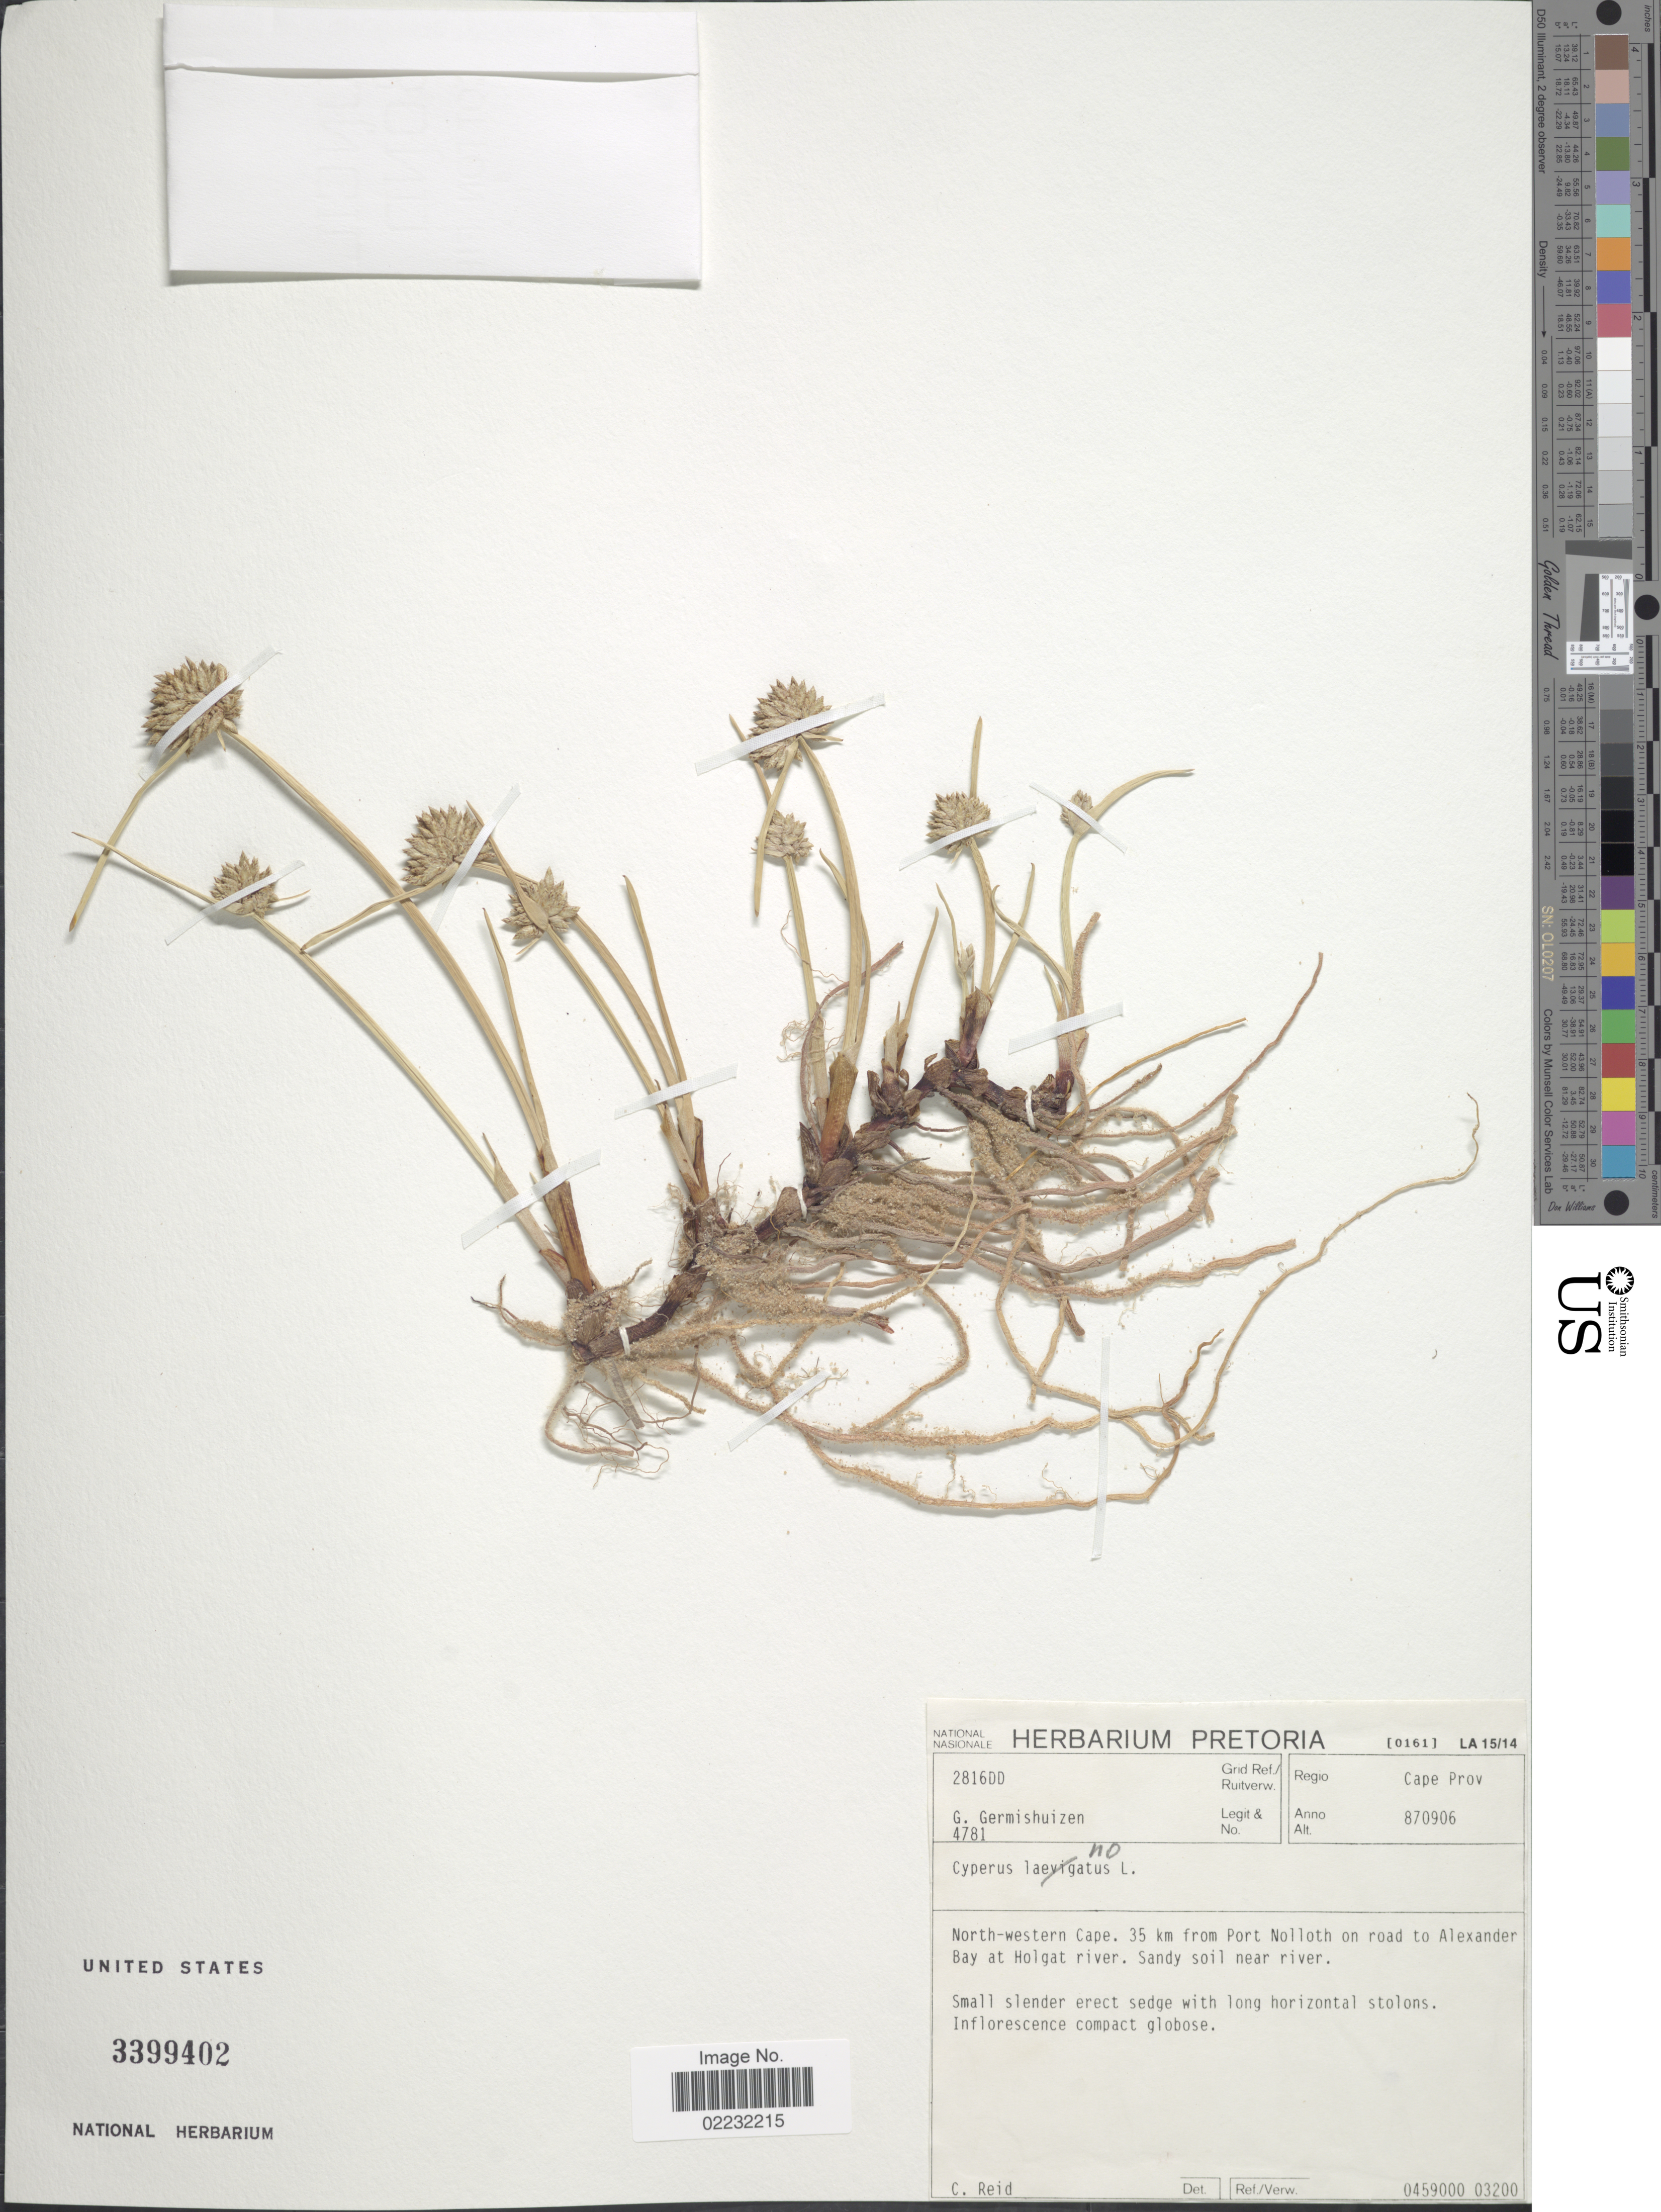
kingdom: Plantae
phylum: Tracheophyta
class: Liliopsida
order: Poales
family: Cyperaceae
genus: Cyperus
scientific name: Cyperus laevigatus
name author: L.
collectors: G. Germishuizen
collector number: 4781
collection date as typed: Transcribed d/m/y: 6/9/87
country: South Africa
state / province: Northern Cape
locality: North-western Cape, 35 km from Port Nolloth on road to Alexander Bay at Holgat river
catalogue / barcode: US 3399402